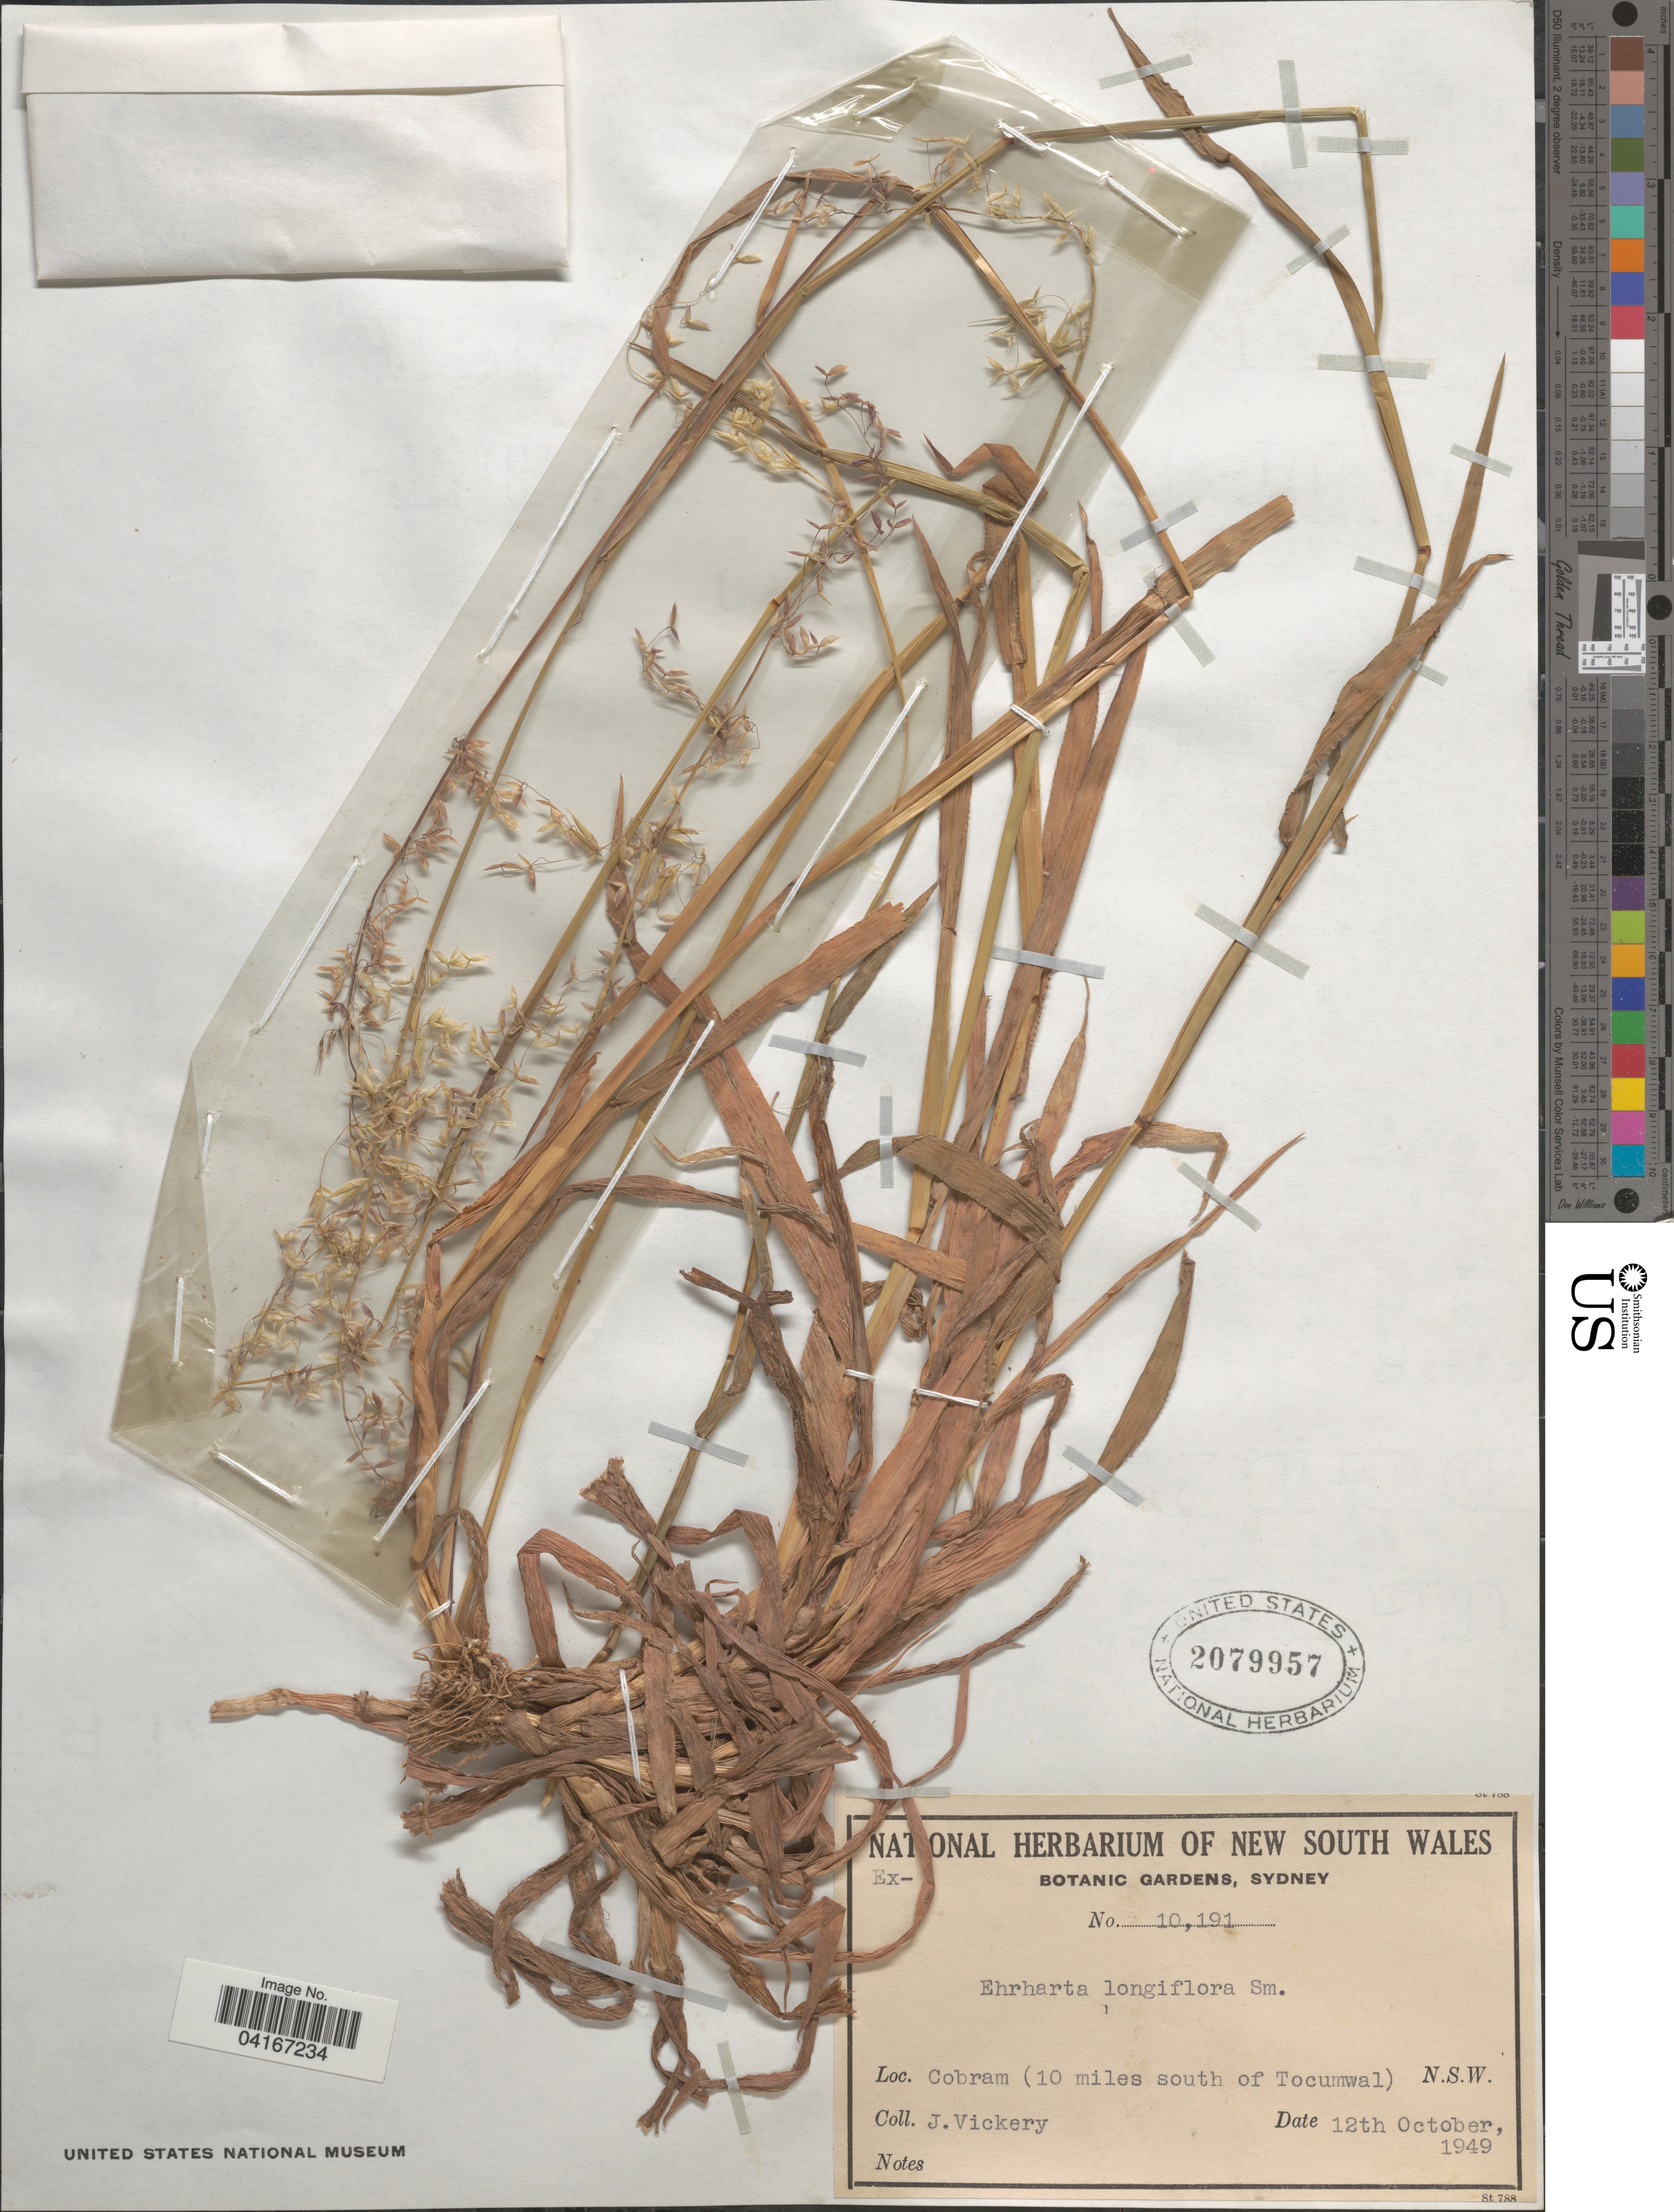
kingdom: Plantae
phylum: Tracheophyta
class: Liliopsida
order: Poales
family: Poaceae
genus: Ehrharta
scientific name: Ehrharta longiflora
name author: Sm.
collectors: J. Vickery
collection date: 1949-10-12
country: Australia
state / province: New South Wales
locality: Cobram (10 miles south of Tocumwal). N.S.W.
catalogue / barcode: US 2079957